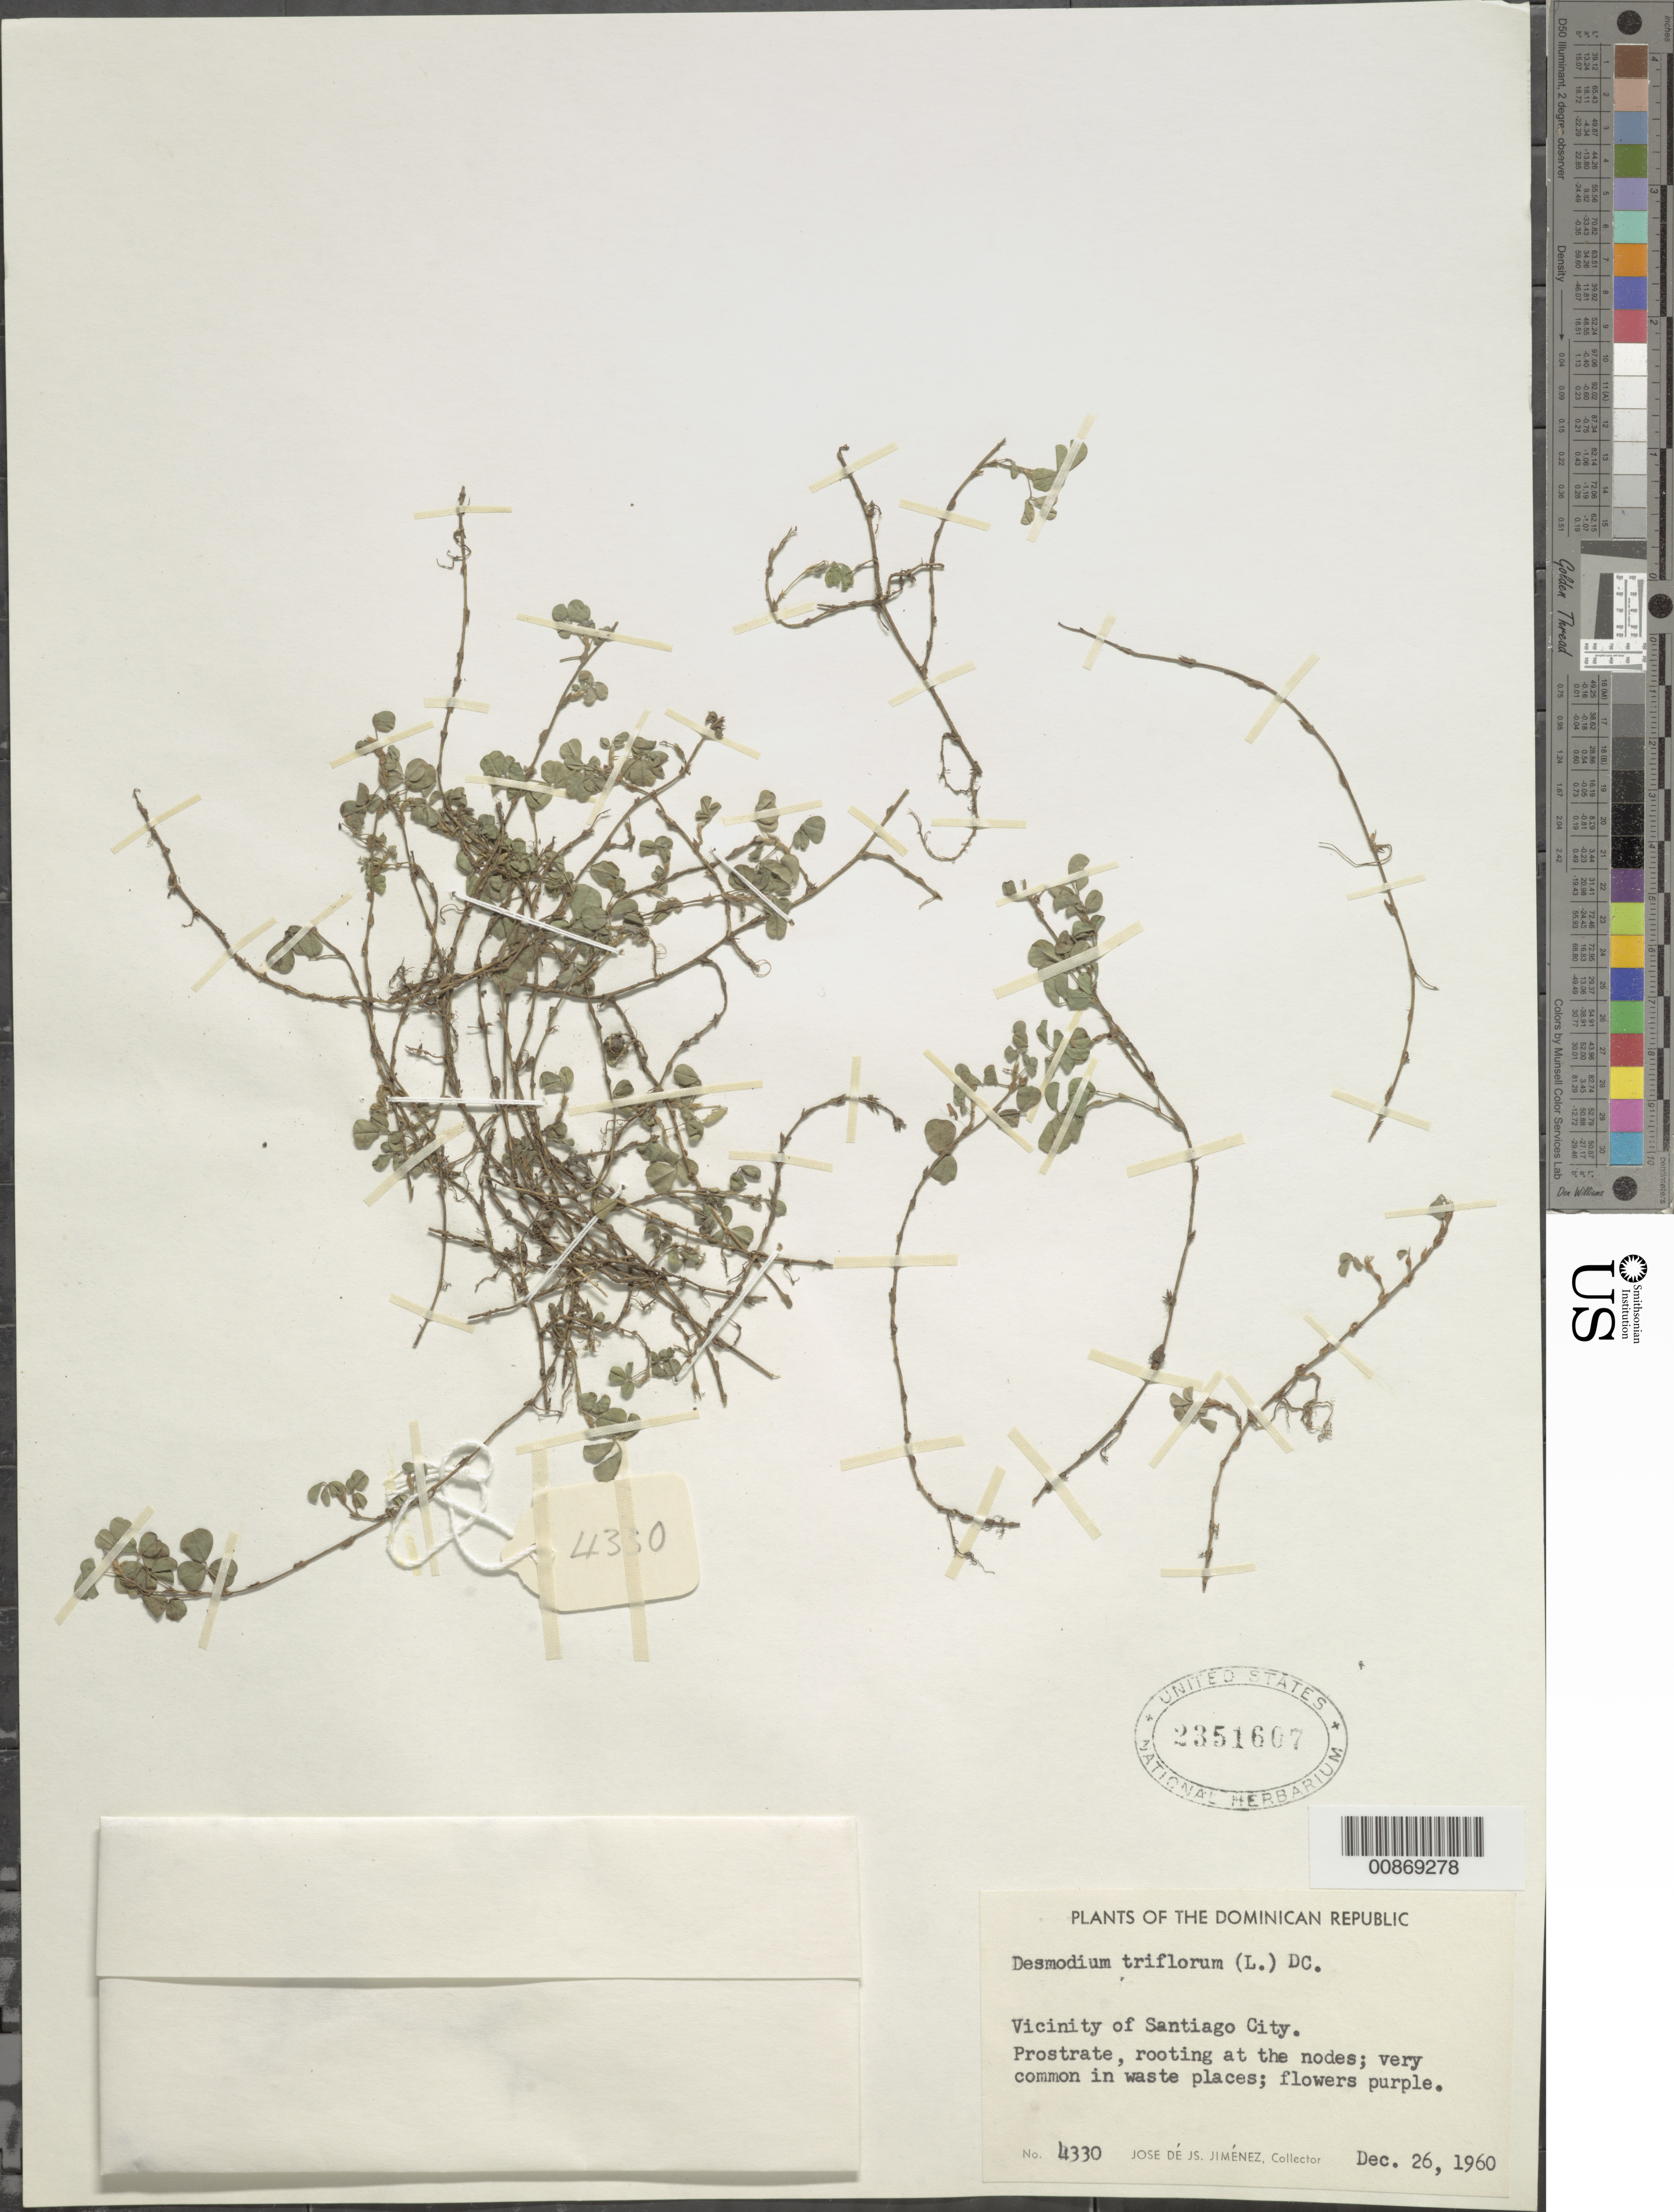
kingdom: Plantae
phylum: Tracheophyta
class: Magnoliopsida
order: Fabales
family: Fabaceae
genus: Grona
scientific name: Grona triflora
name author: (L.) H. Ohashi & K. Ohashi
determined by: Strong, Mark T., (BOT), Smithsonian Institution - National Museum of Natural History (UNITED STATES)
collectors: J. J. Jiménez Almonte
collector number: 4330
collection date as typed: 26 Dec 1960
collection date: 1960-12-26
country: Dominican Republic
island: Hispaniola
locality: Vicinity of Santiago City.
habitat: Very common in waste places.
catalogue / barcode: US 2351607